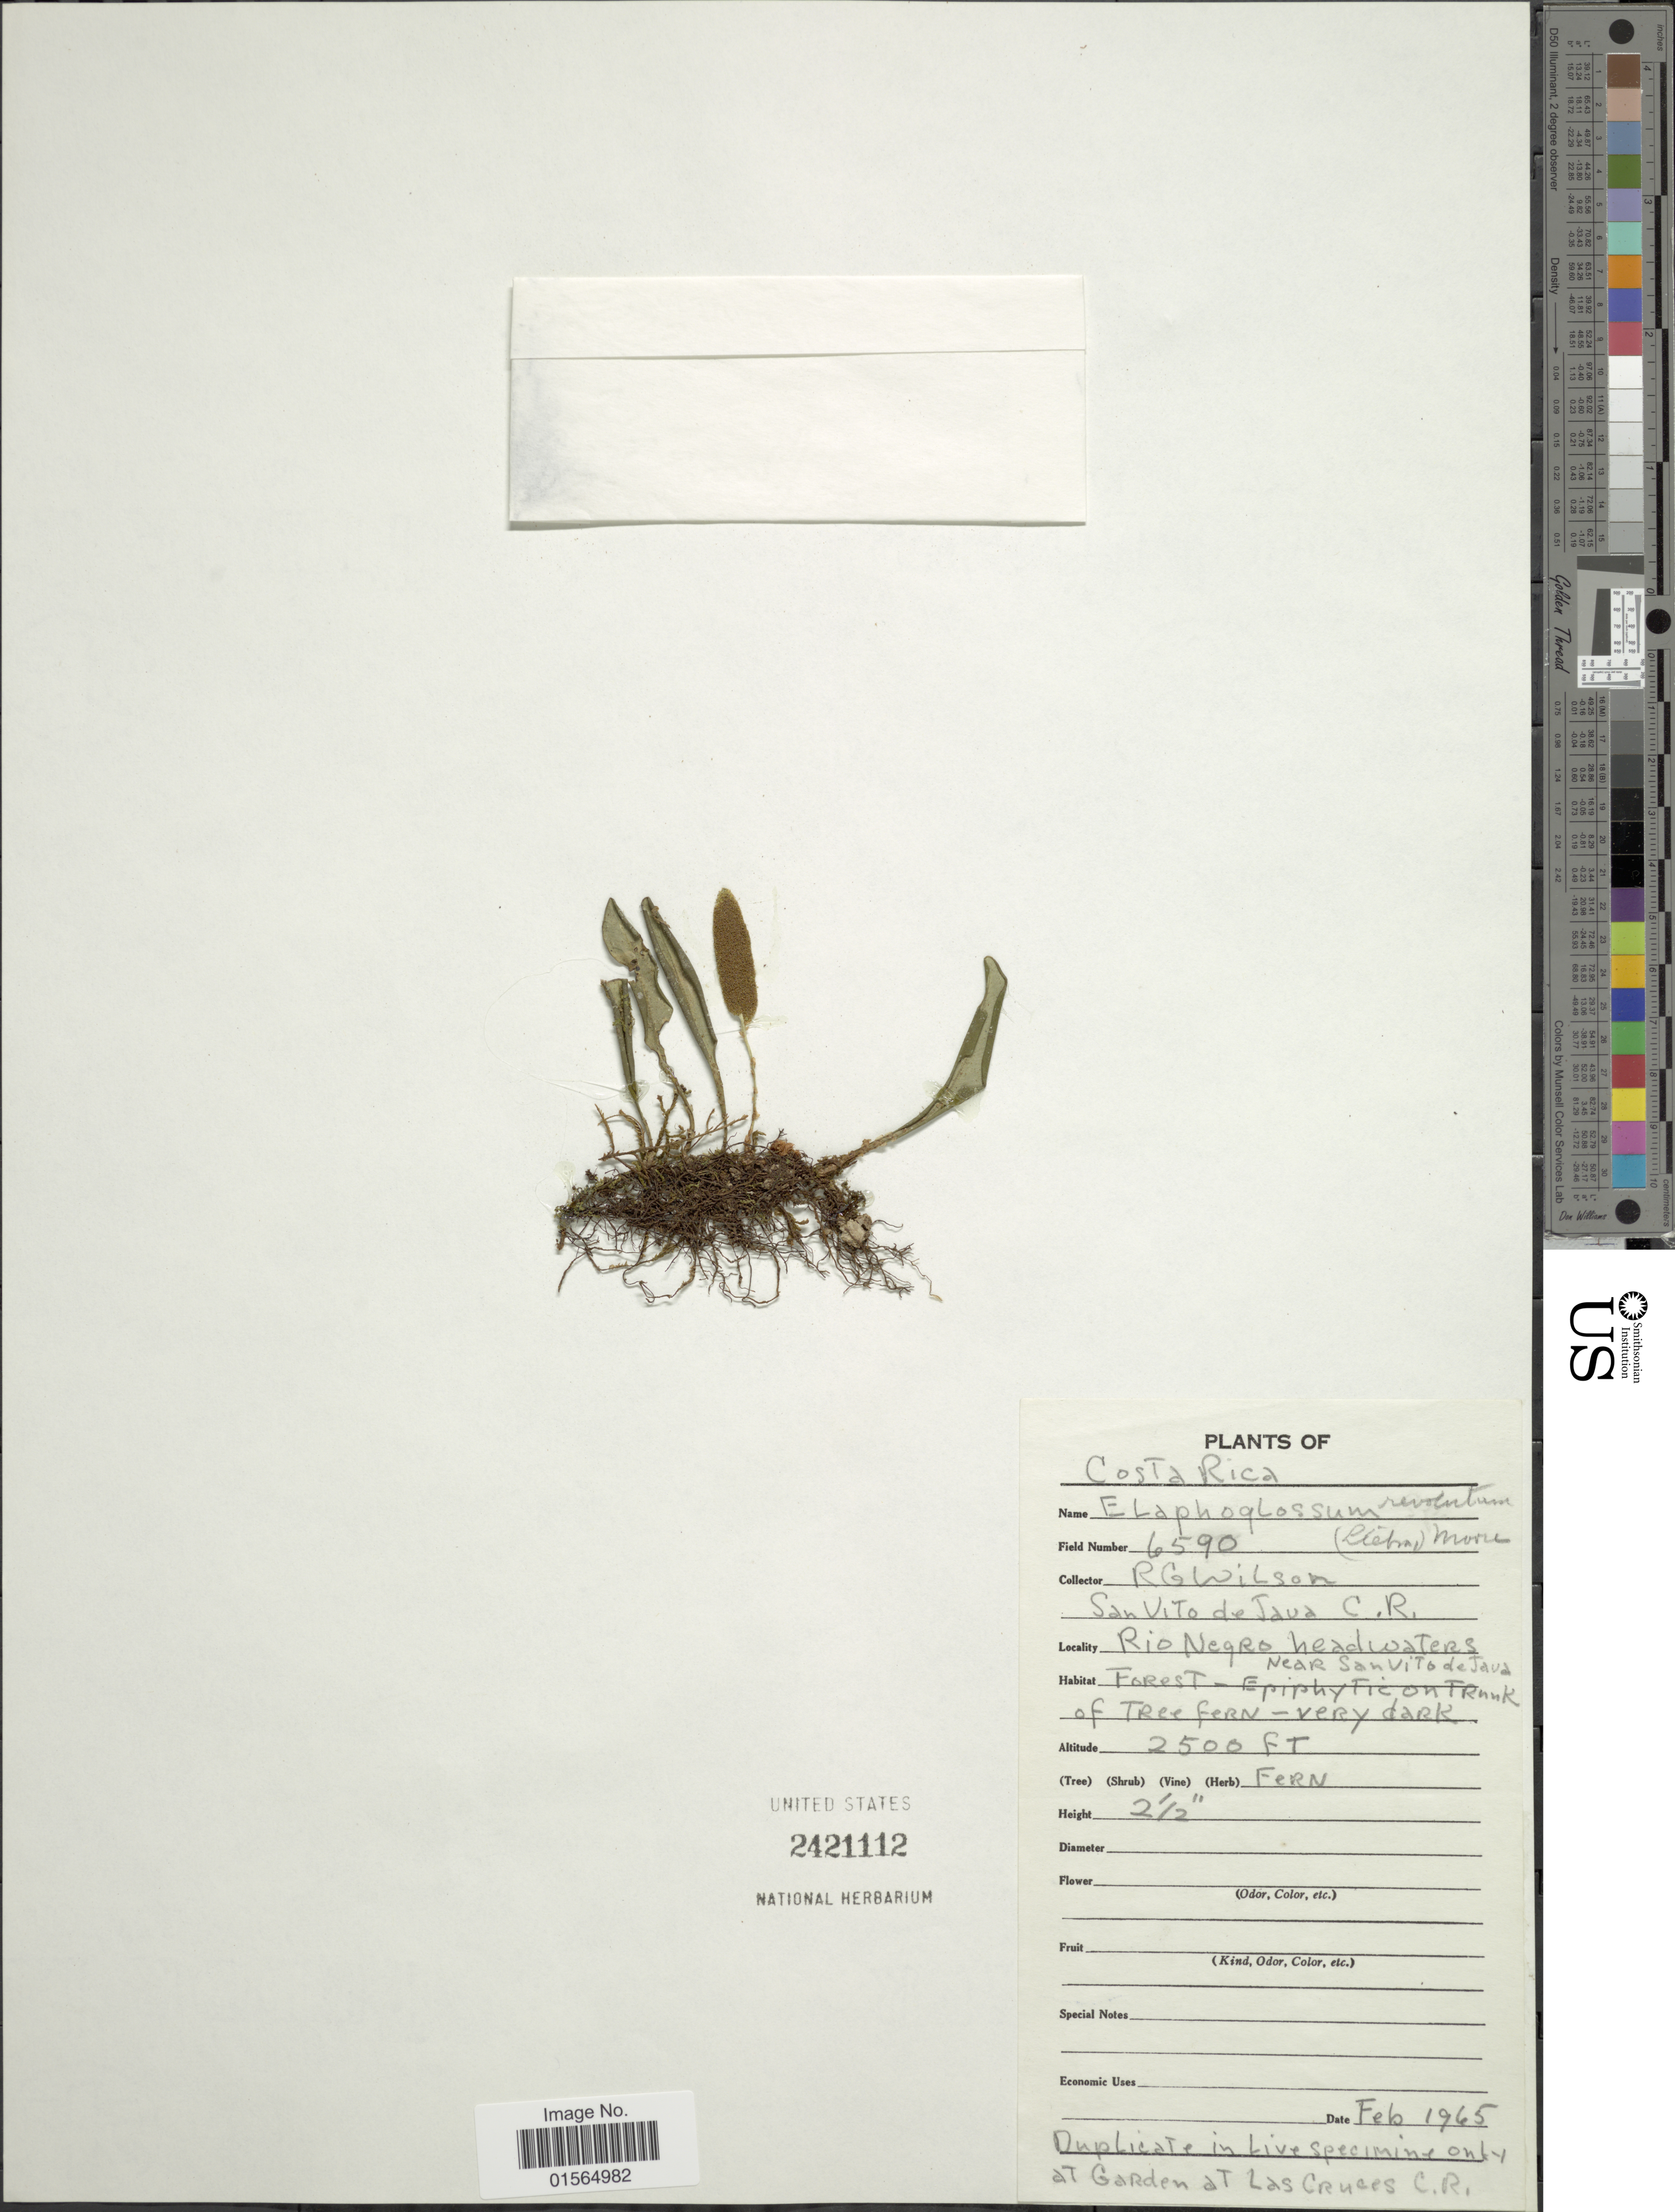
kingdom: Plantae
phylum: Tracheophyta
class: Polypodiopsida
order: Polypodiales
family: Dryopteridaceae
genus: Elaphoglossum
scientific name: Elaphoglossum revolutum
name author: (Liebm.) T. Moore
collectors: R. G. Wilson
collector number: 6590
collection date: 1965-02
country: Costa Rica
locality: San Vito de Java, C. R., Rio Negro headwaters near San Vito de Java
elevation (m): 762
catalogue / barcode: US 2421112